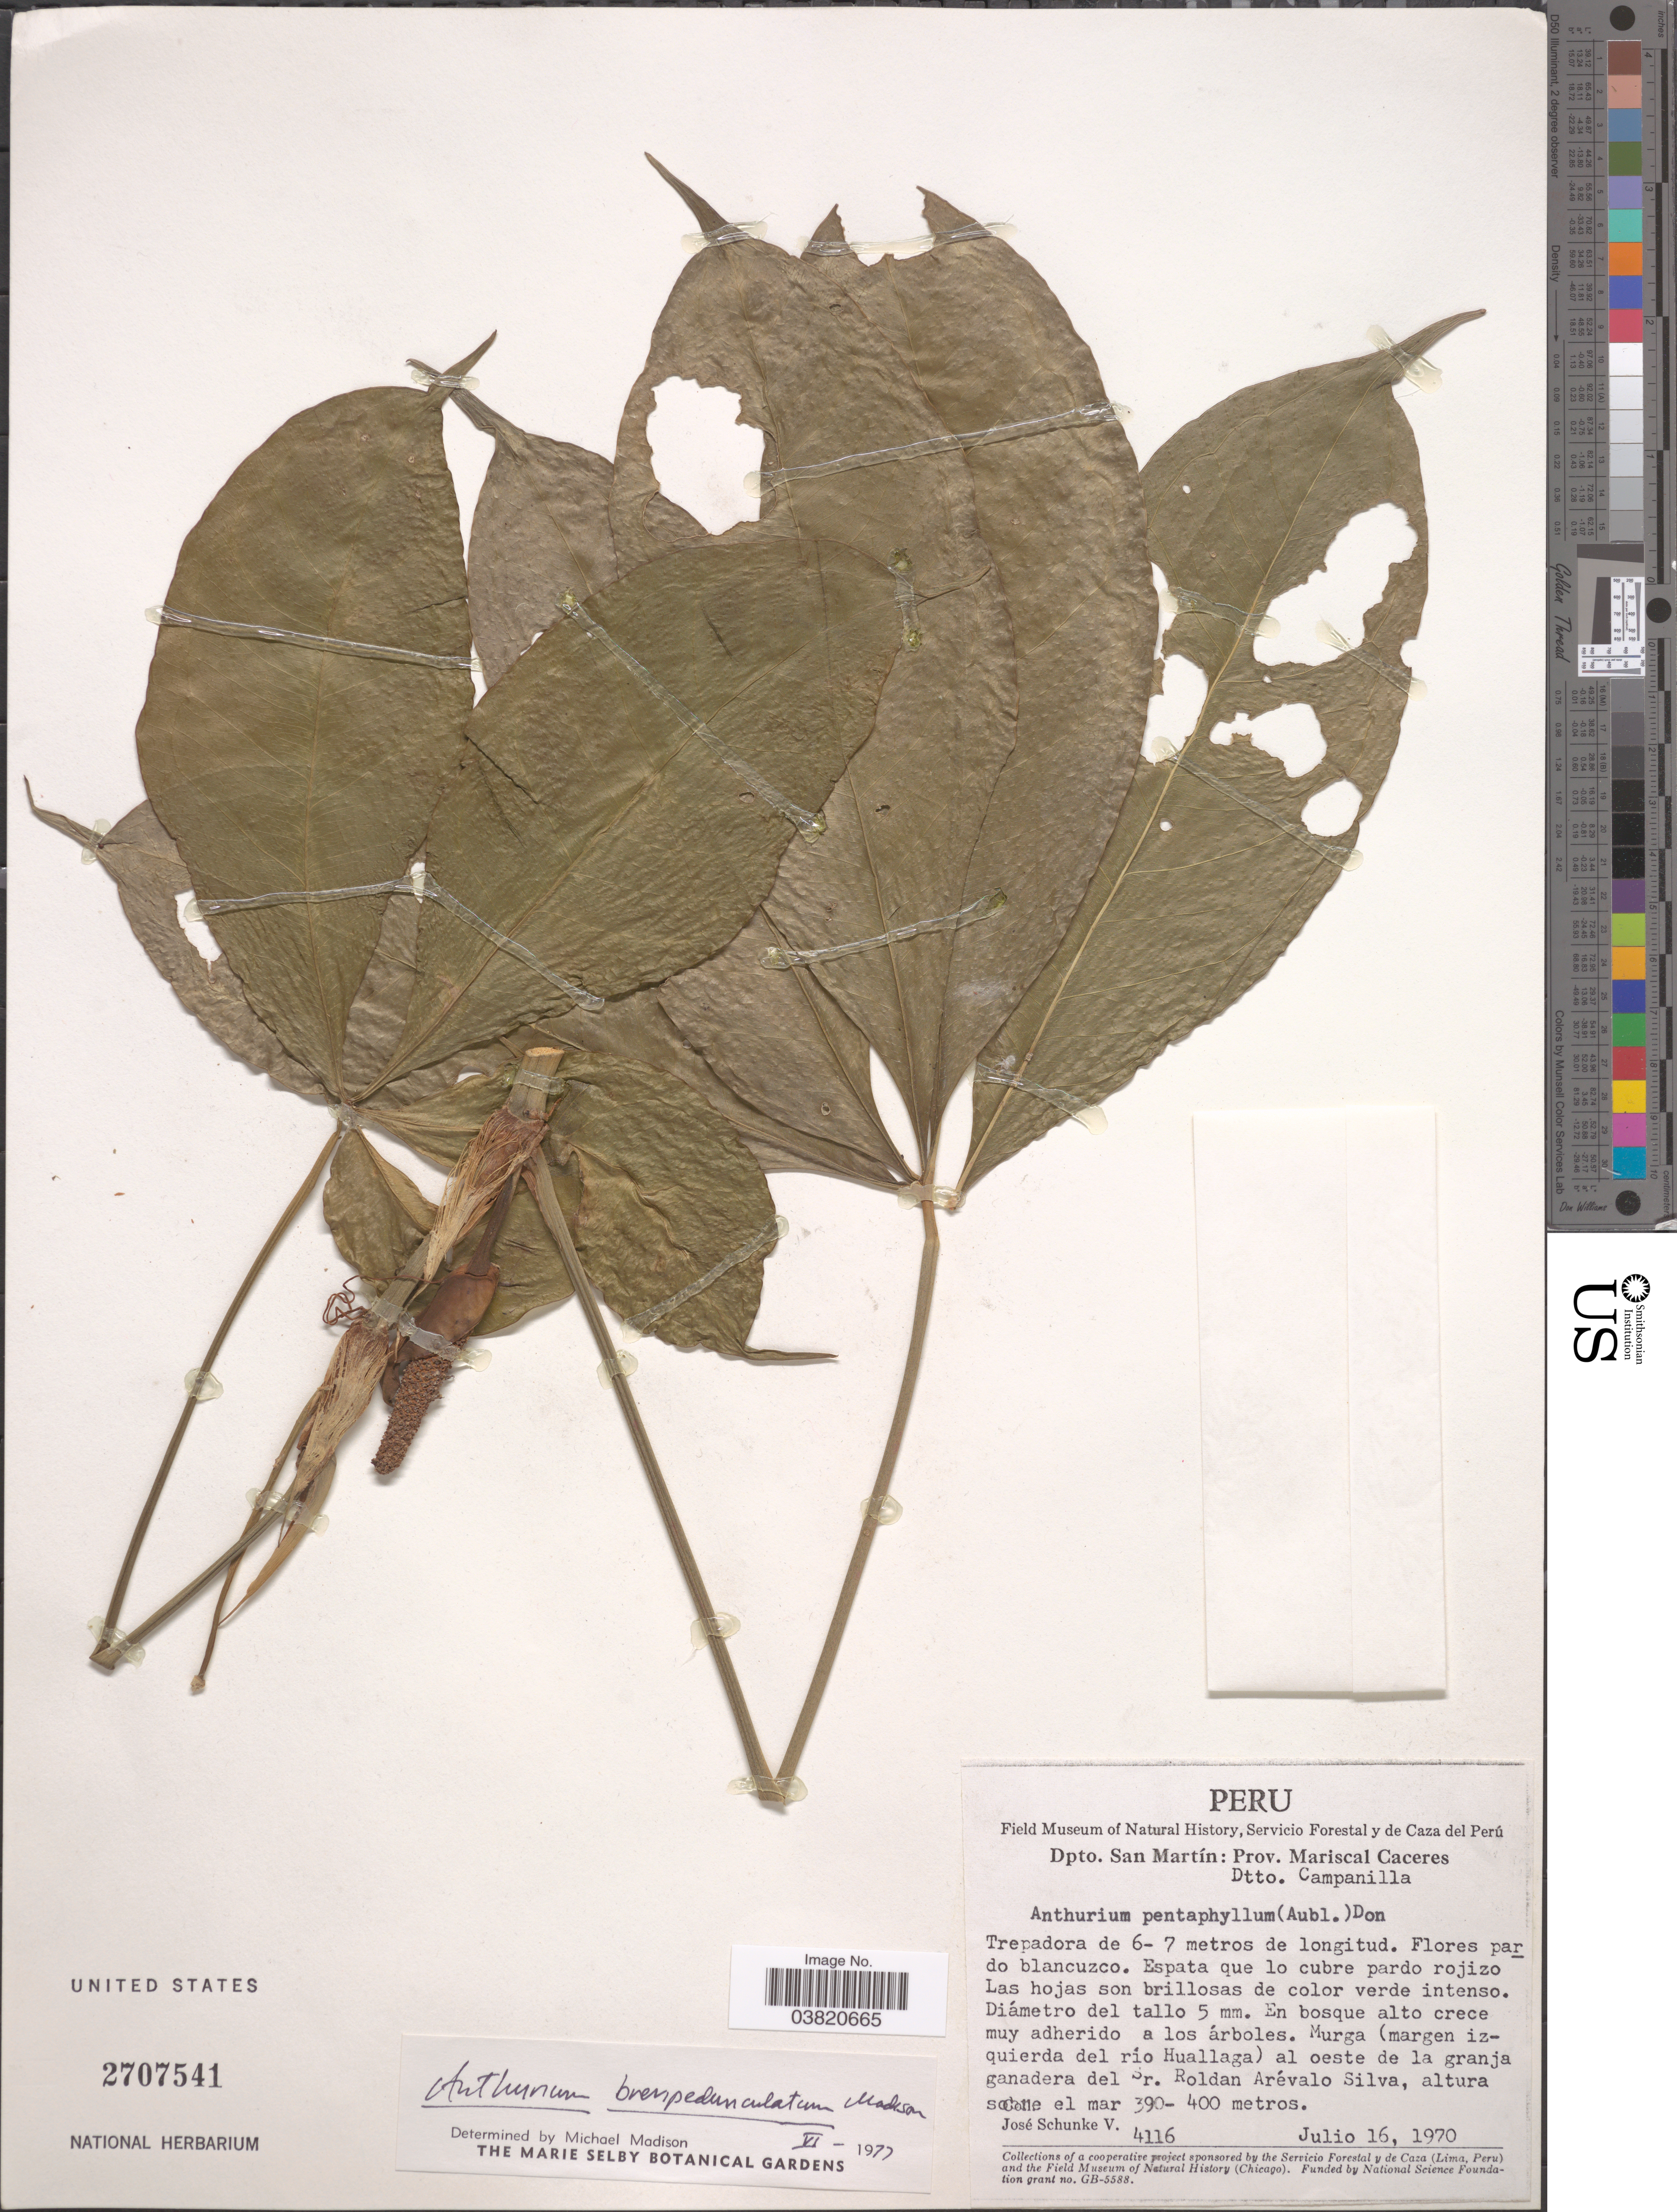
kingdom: Plantae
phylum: Tracheophyta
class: Liliopsida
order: Alismatales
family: Araceae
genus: Anthurium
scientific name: Anthurium brevipedunculatum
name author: Madison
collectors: J. Schunke Vigo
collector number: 4116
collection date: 1970-07-16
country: Peru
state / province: San Martín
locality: Dpto. San Martín: Prov. Mariscal Caceres. Dtto. Campanilla. Murga (margen izquierda del río Huallaga) al oeste de la granja ganadera del Sr. Roldan Arévalo Silva.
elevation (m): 390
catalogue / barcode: US 2707541